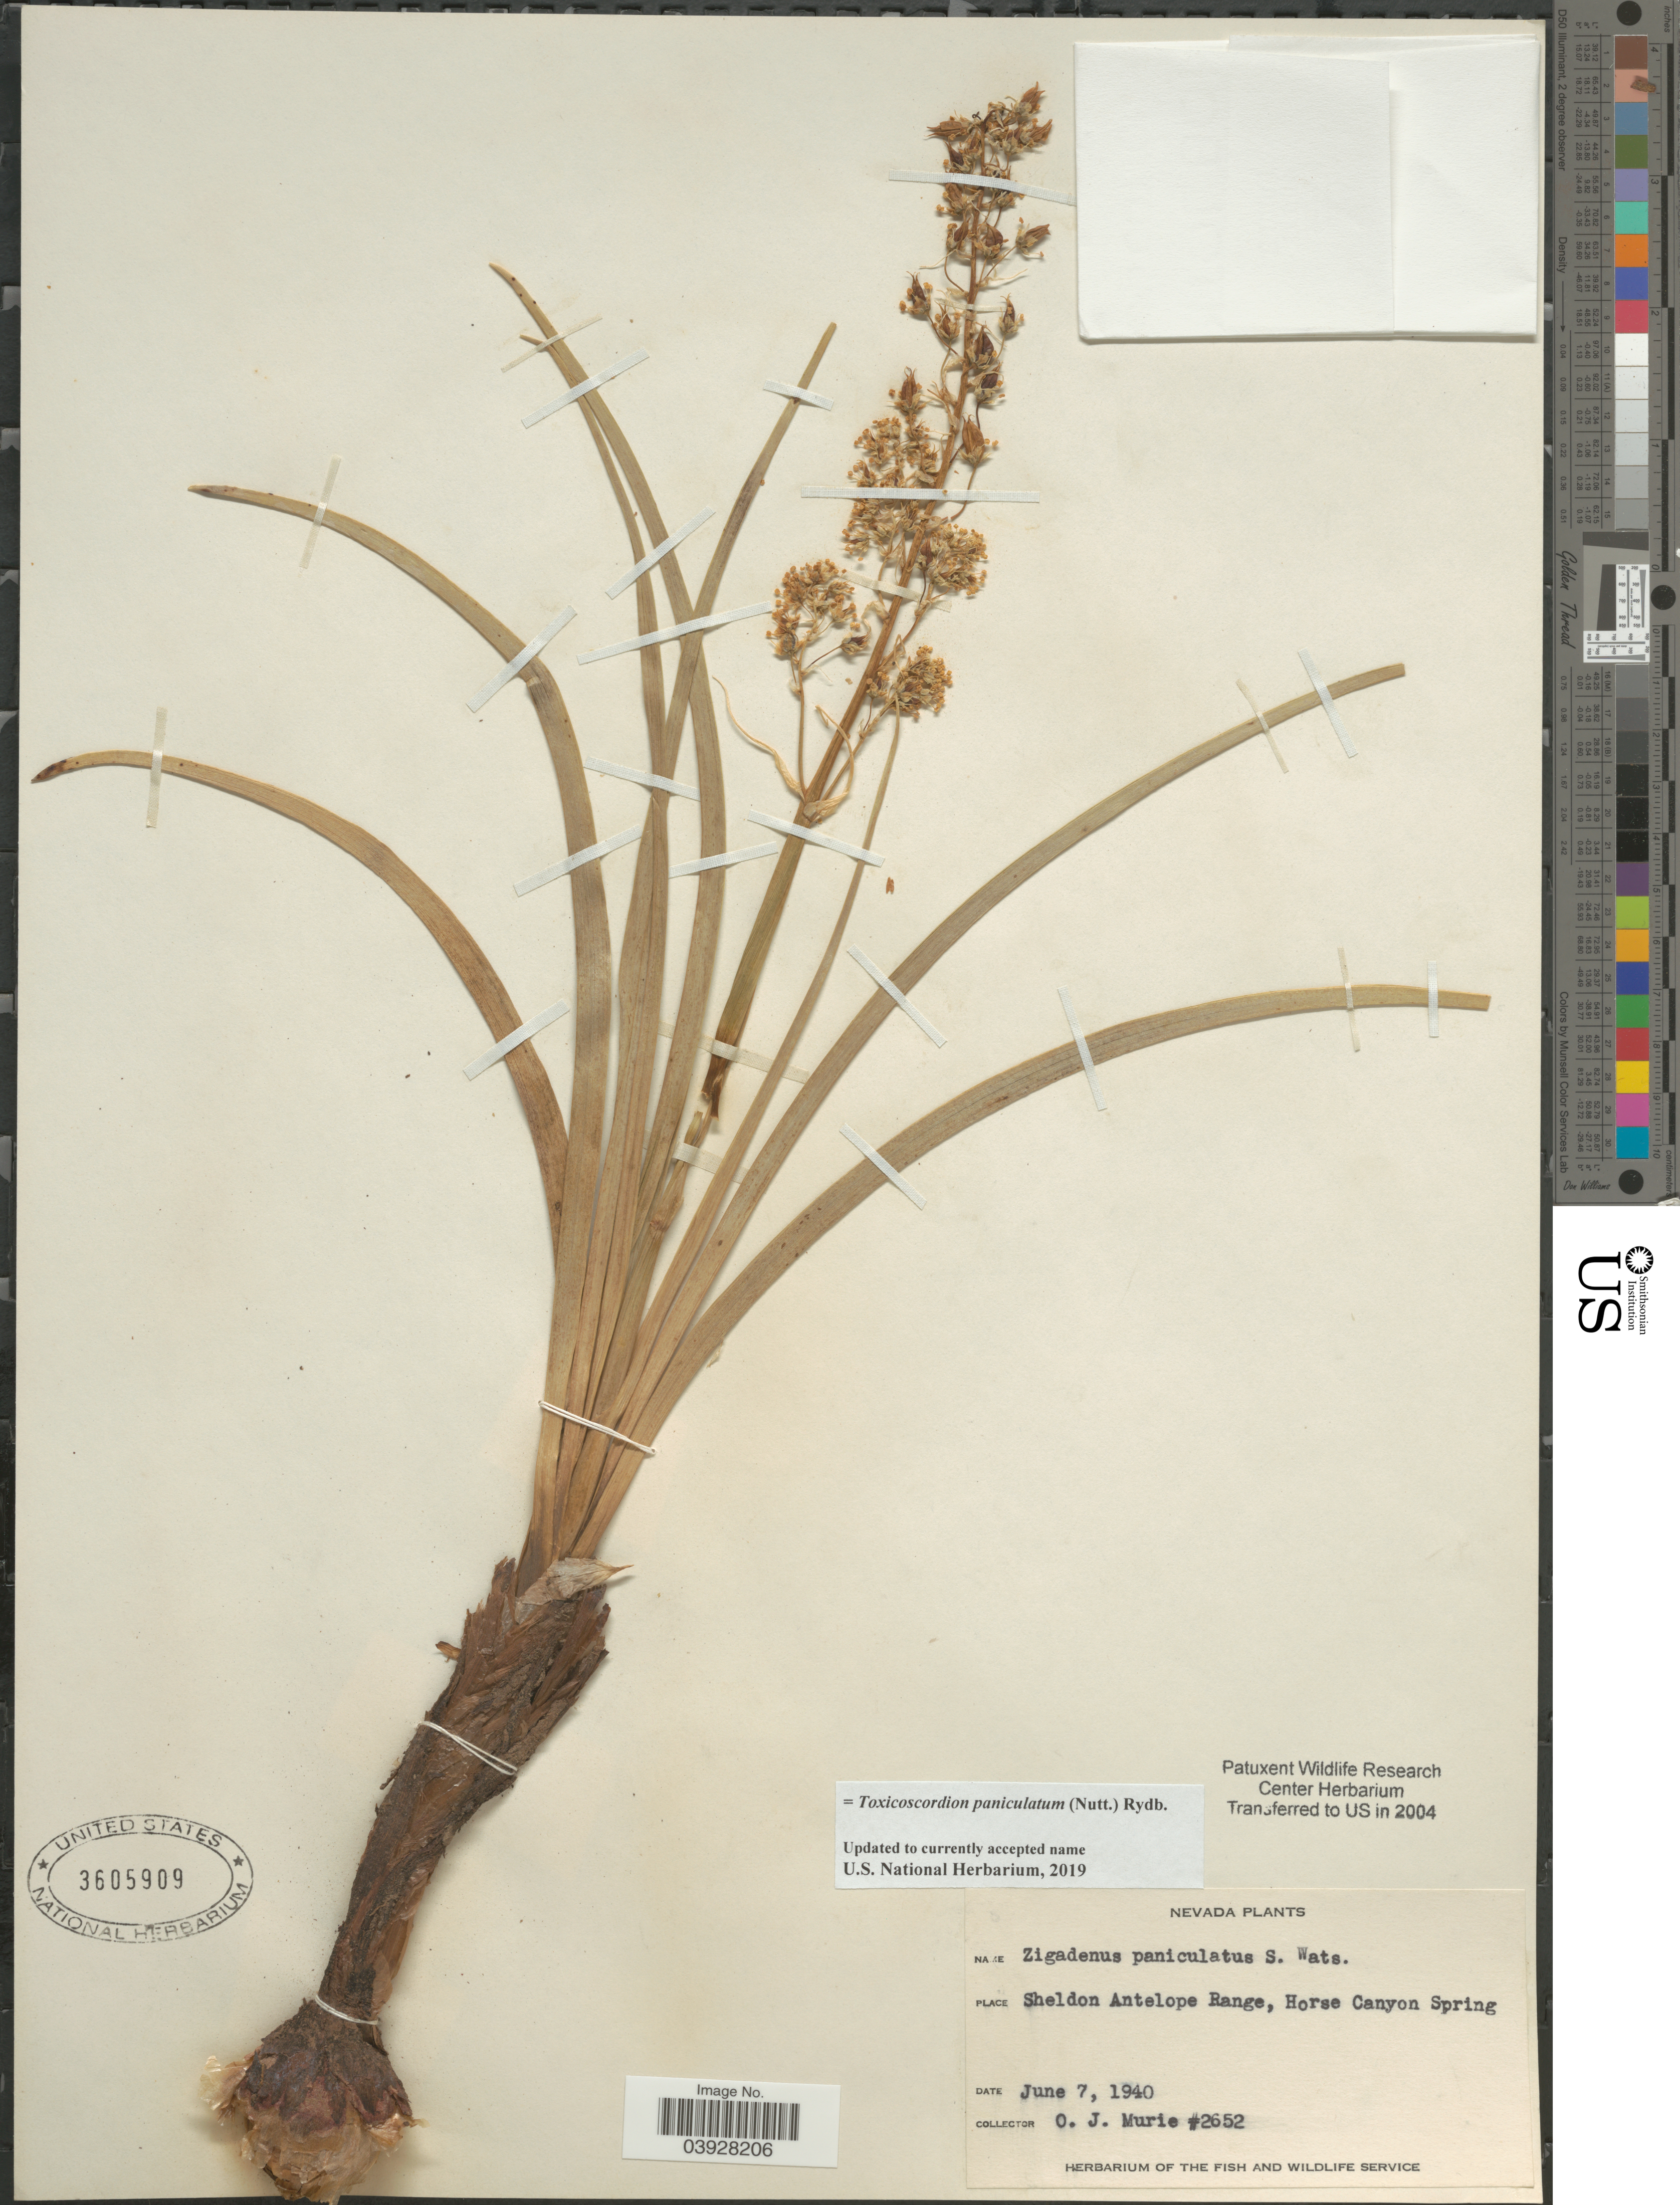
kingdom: Plantae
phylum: Tracheophyta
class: Liliopsida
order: Liliales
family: Melanthiaceae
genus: Toxicoscordion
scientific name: Toxicoscordion paniculatum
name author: (Nutt.) Rydb.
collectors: O. Murie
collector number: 2652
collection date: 1940-06-07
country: United States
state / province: Nevada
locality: Sheldon Antelope Range, Horse Canyon Spring.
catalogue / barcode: US 3605909